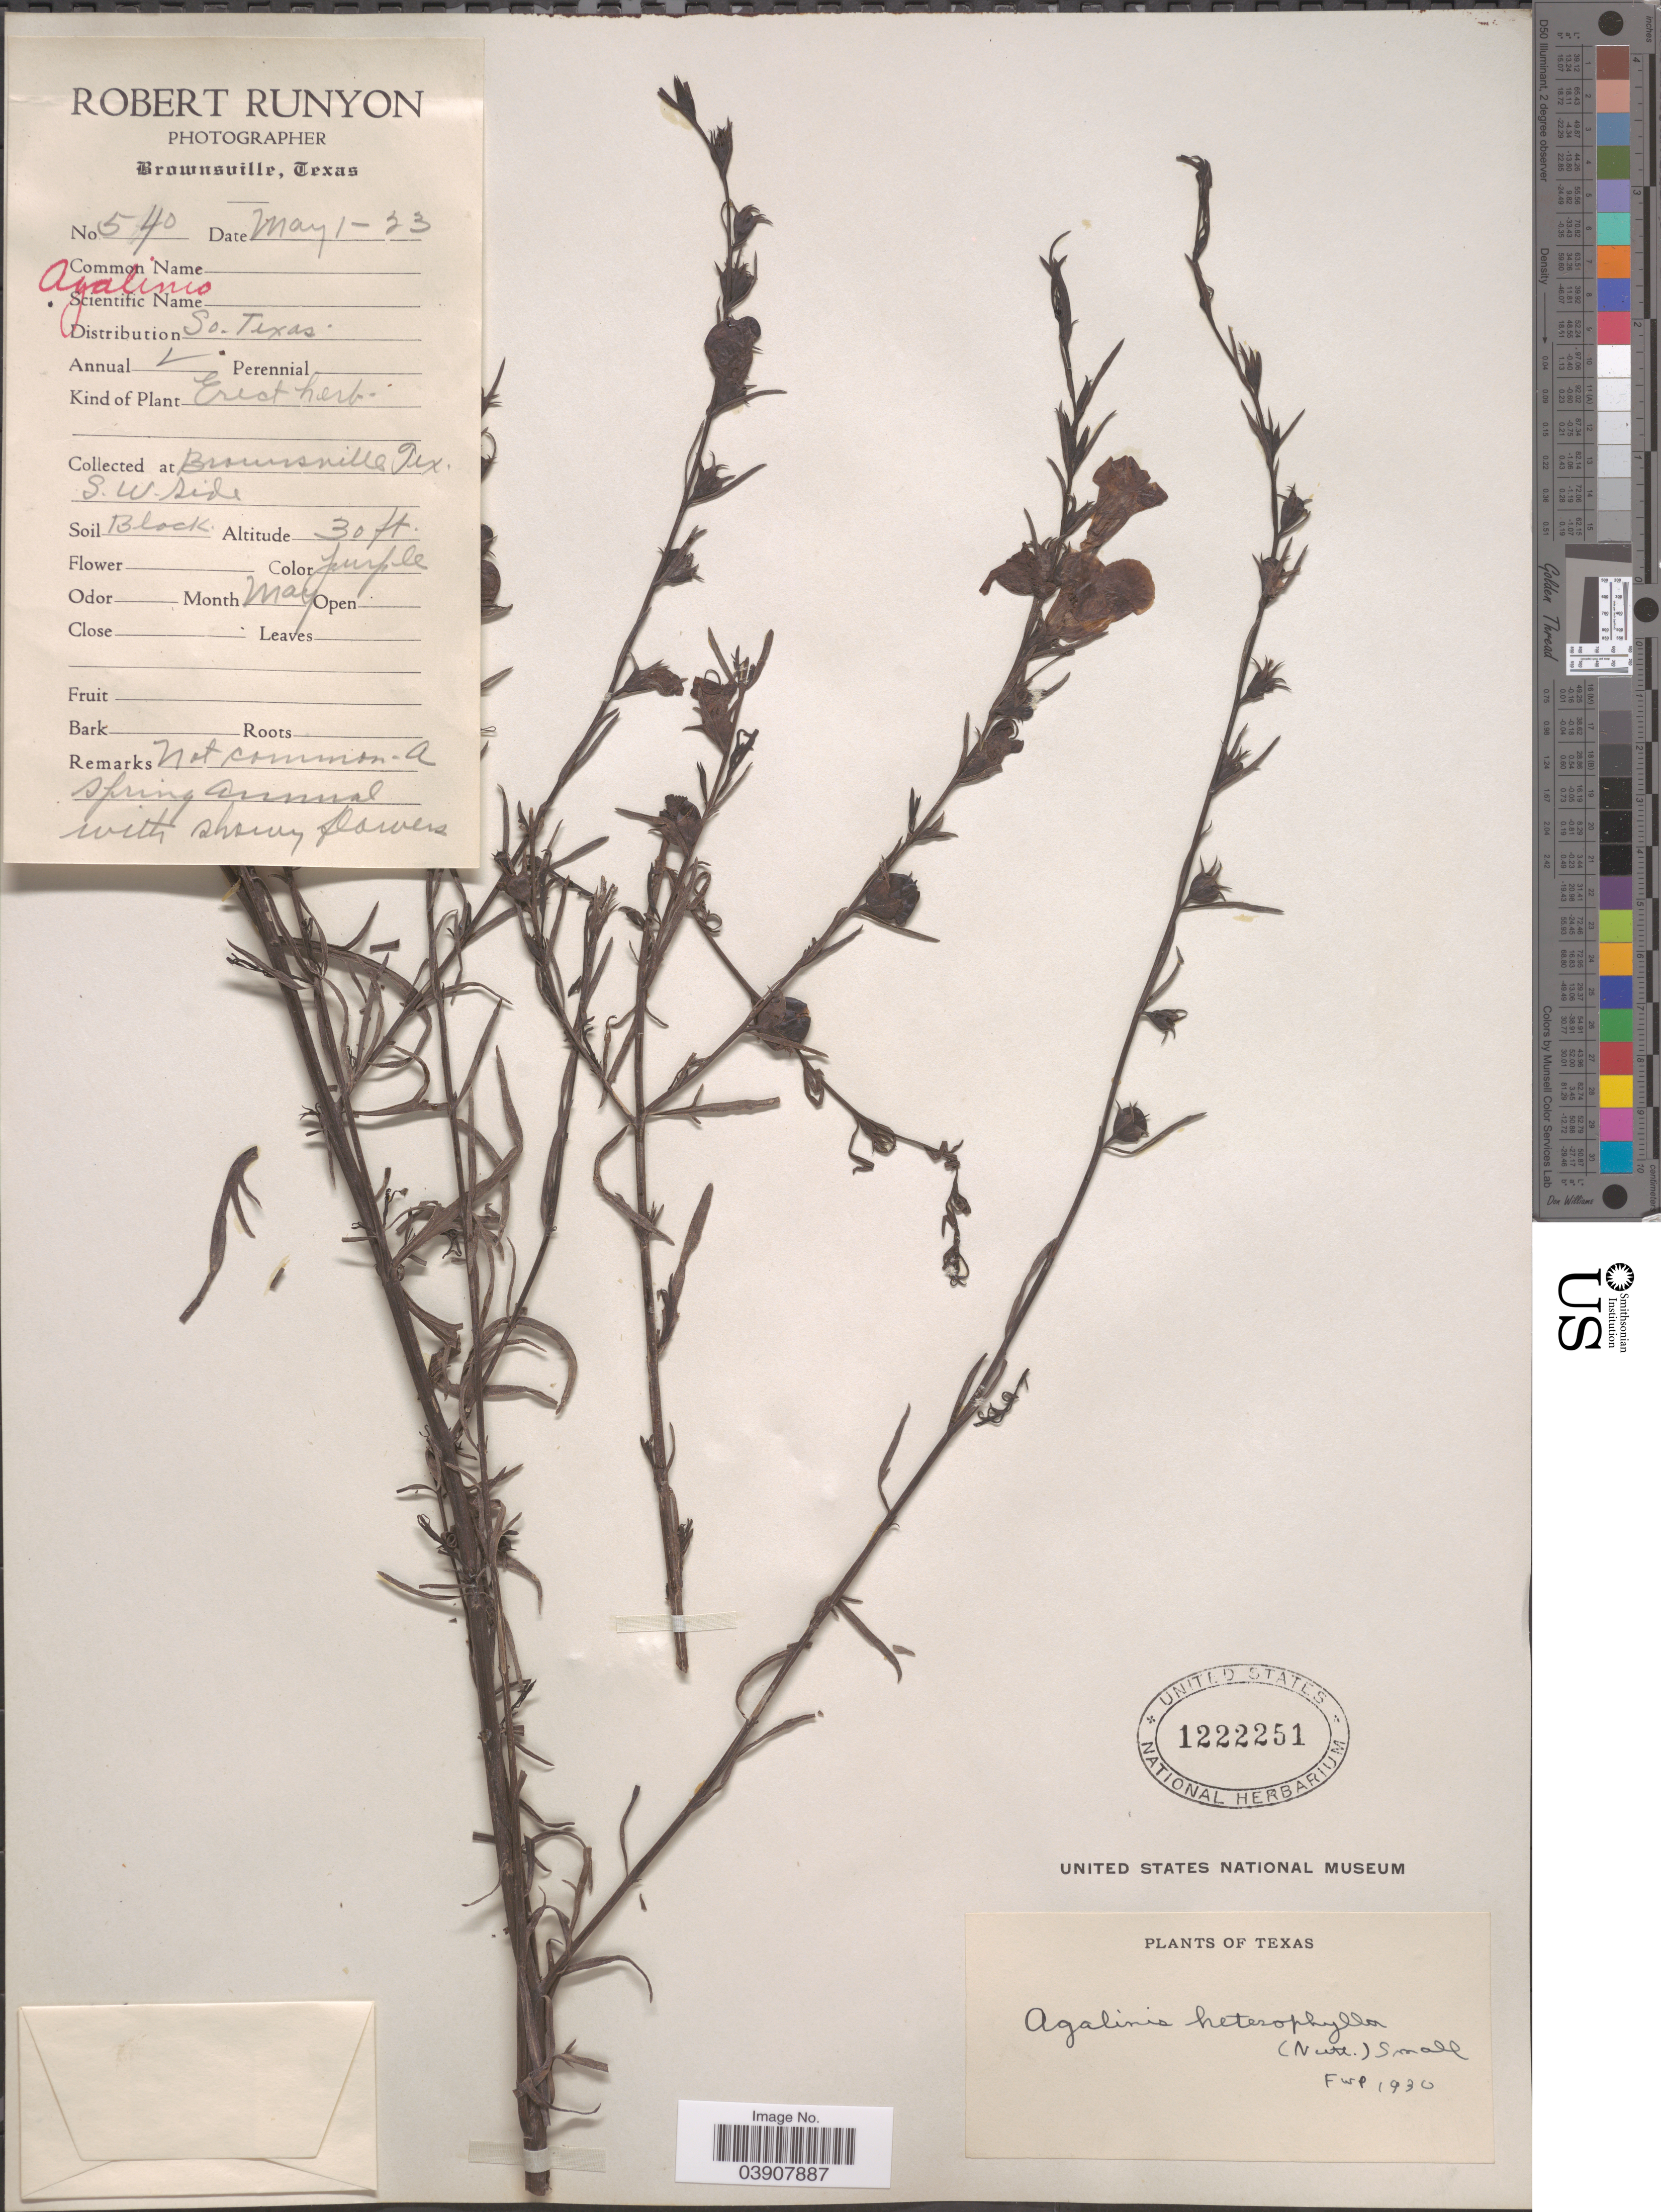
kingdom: Plantae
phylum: Tracheophyta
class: Magnoliopsida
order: Lamiales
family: Orobanchaceae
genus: Agalinis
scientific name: Agalinis heterophylla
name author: (Nutt.) Small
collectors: R. Runyon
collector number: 540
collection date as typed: Transcribed d/m/y: 1/5/23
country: United States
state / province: Texas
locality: Brownsville. S.W. side.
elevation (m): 9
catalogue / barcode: US 1222251